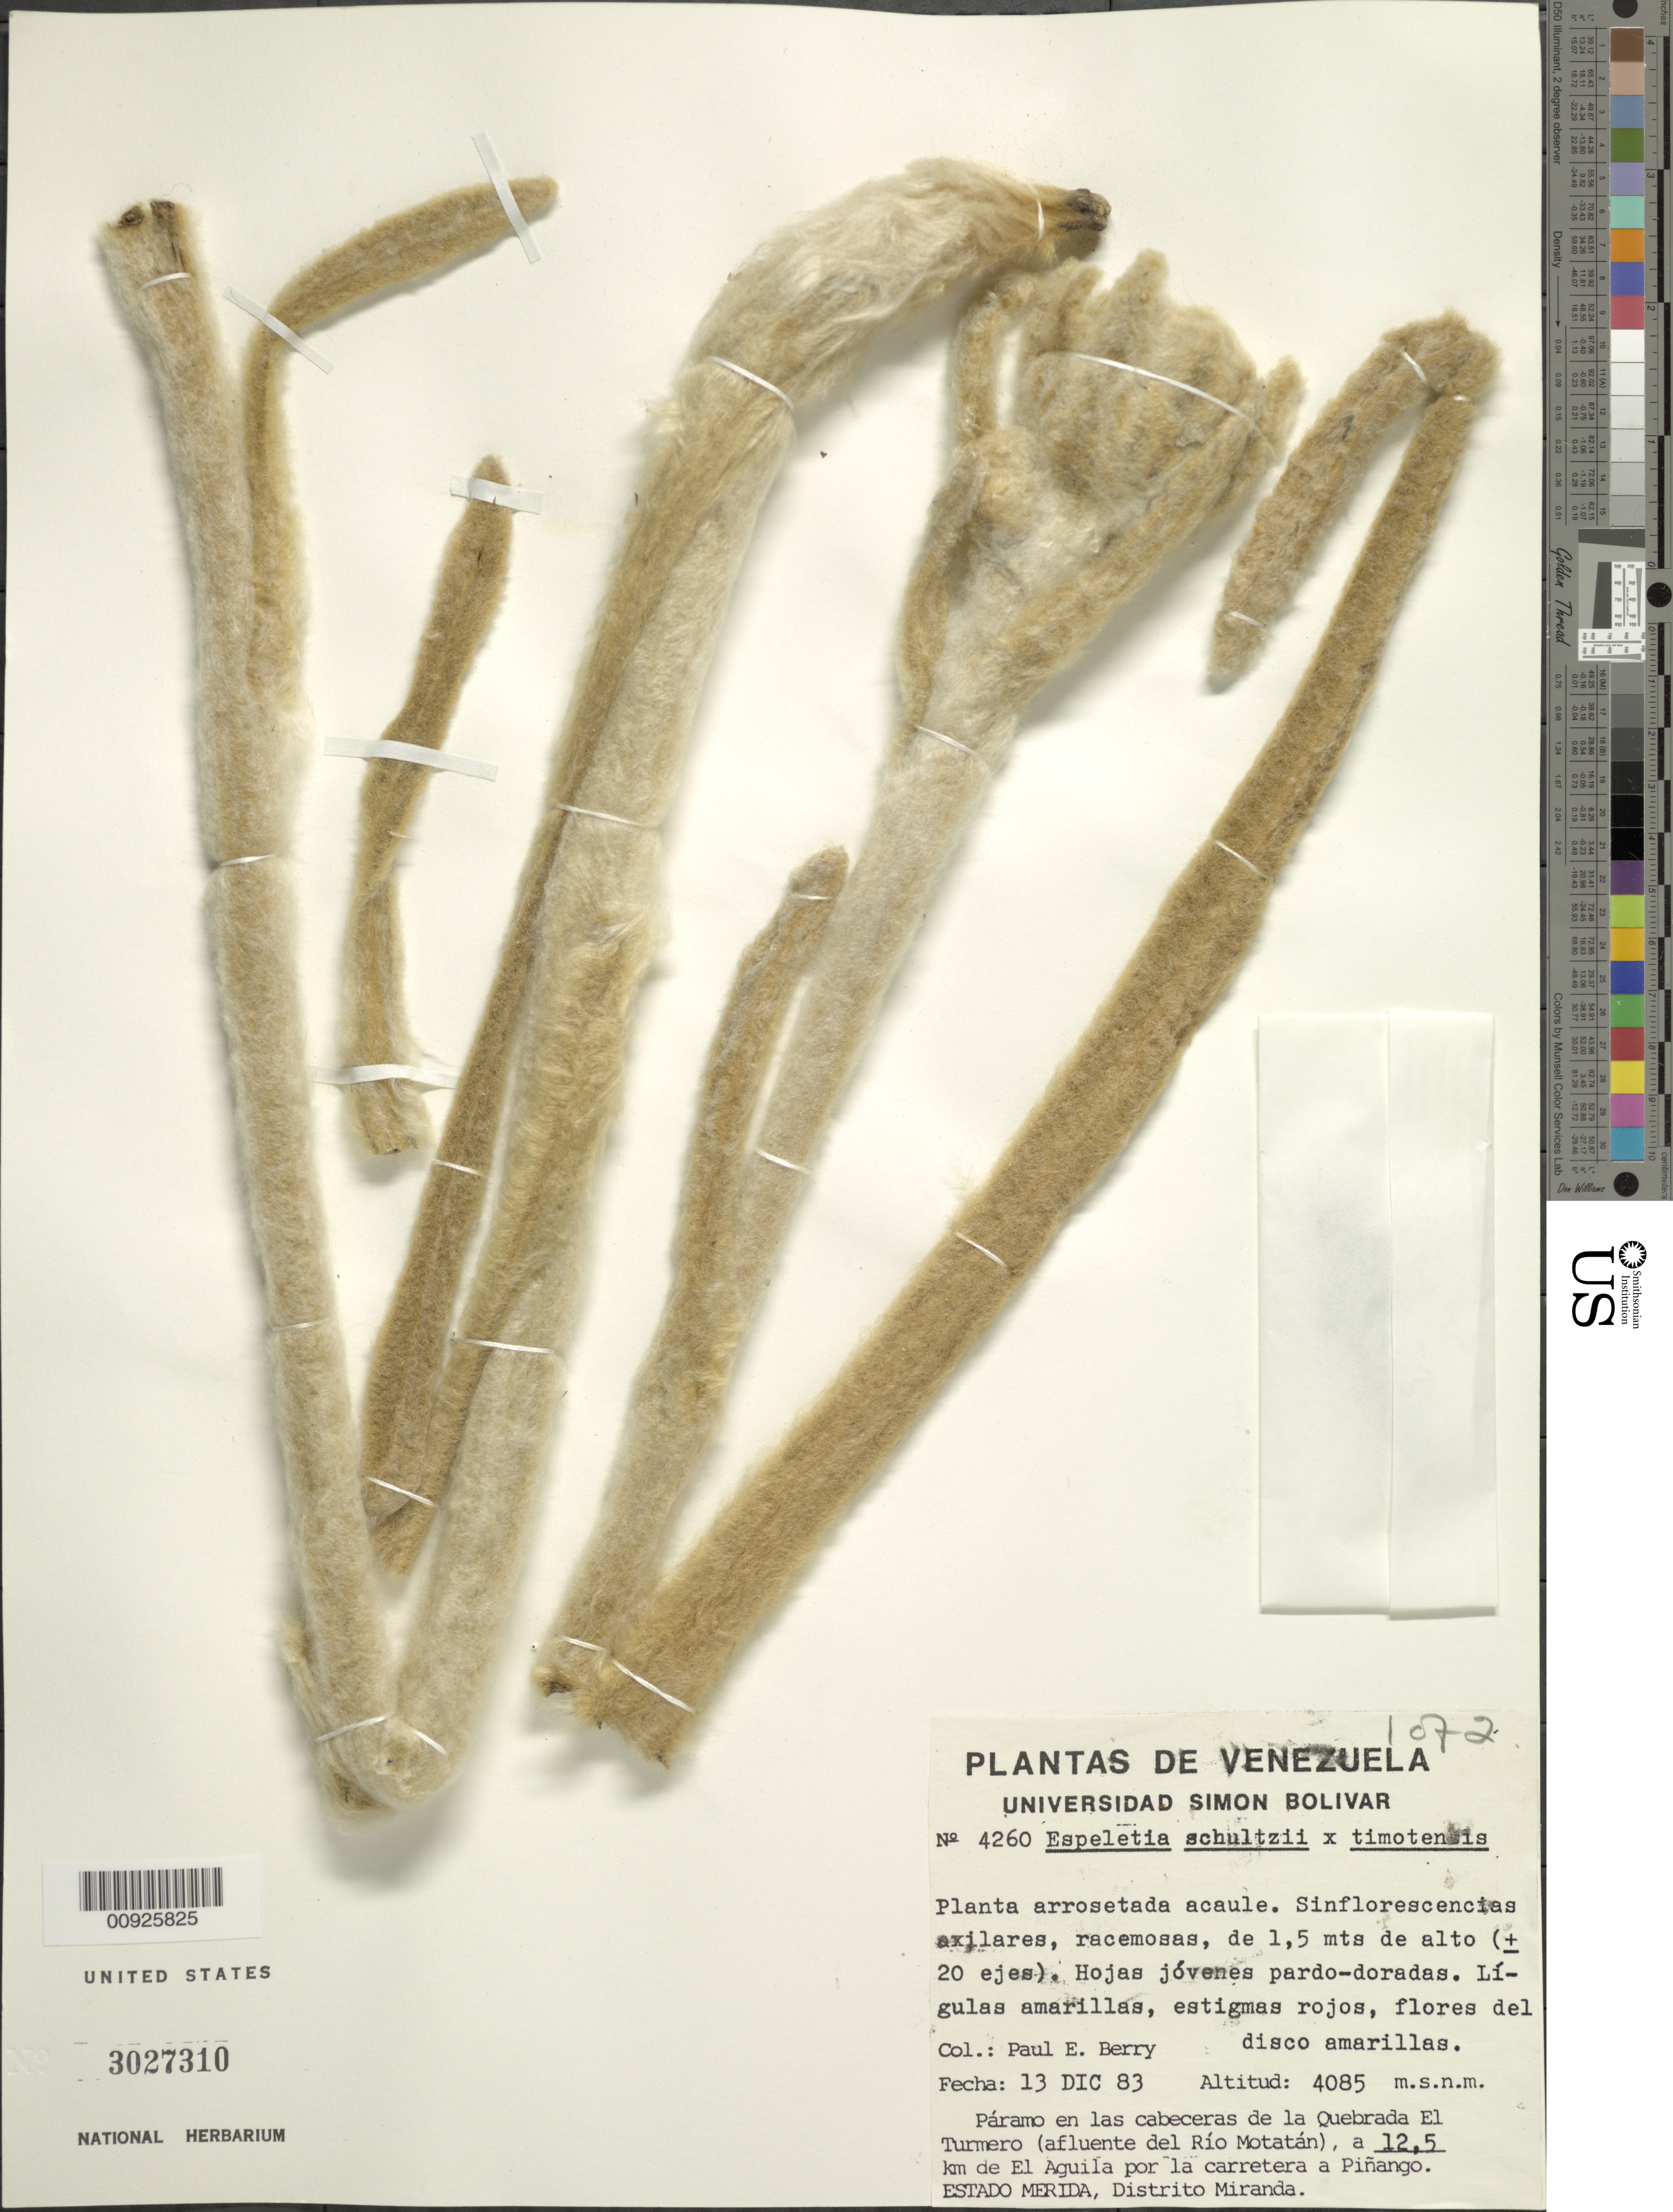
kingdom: Plantae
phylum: Tracheophyta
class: Magnoliopsida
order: Asterales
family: Asteraceae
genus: Espeletia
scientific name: Espeletia schultzii x E. timotensis Cuatrec.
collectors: P. E. Berry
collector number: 4260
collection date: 1983-12-13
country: Venezuela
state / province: Mérida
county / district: Miranda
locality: Páramo en las cabeceras de la Quebrada El Turmero (afluentes del Río Motatán), a 12.5 km de El Aguila por la carretera a Piñango. Cerca de la frontera entre Mérida y Miranda.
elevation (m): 4085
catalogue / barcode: US 3027310